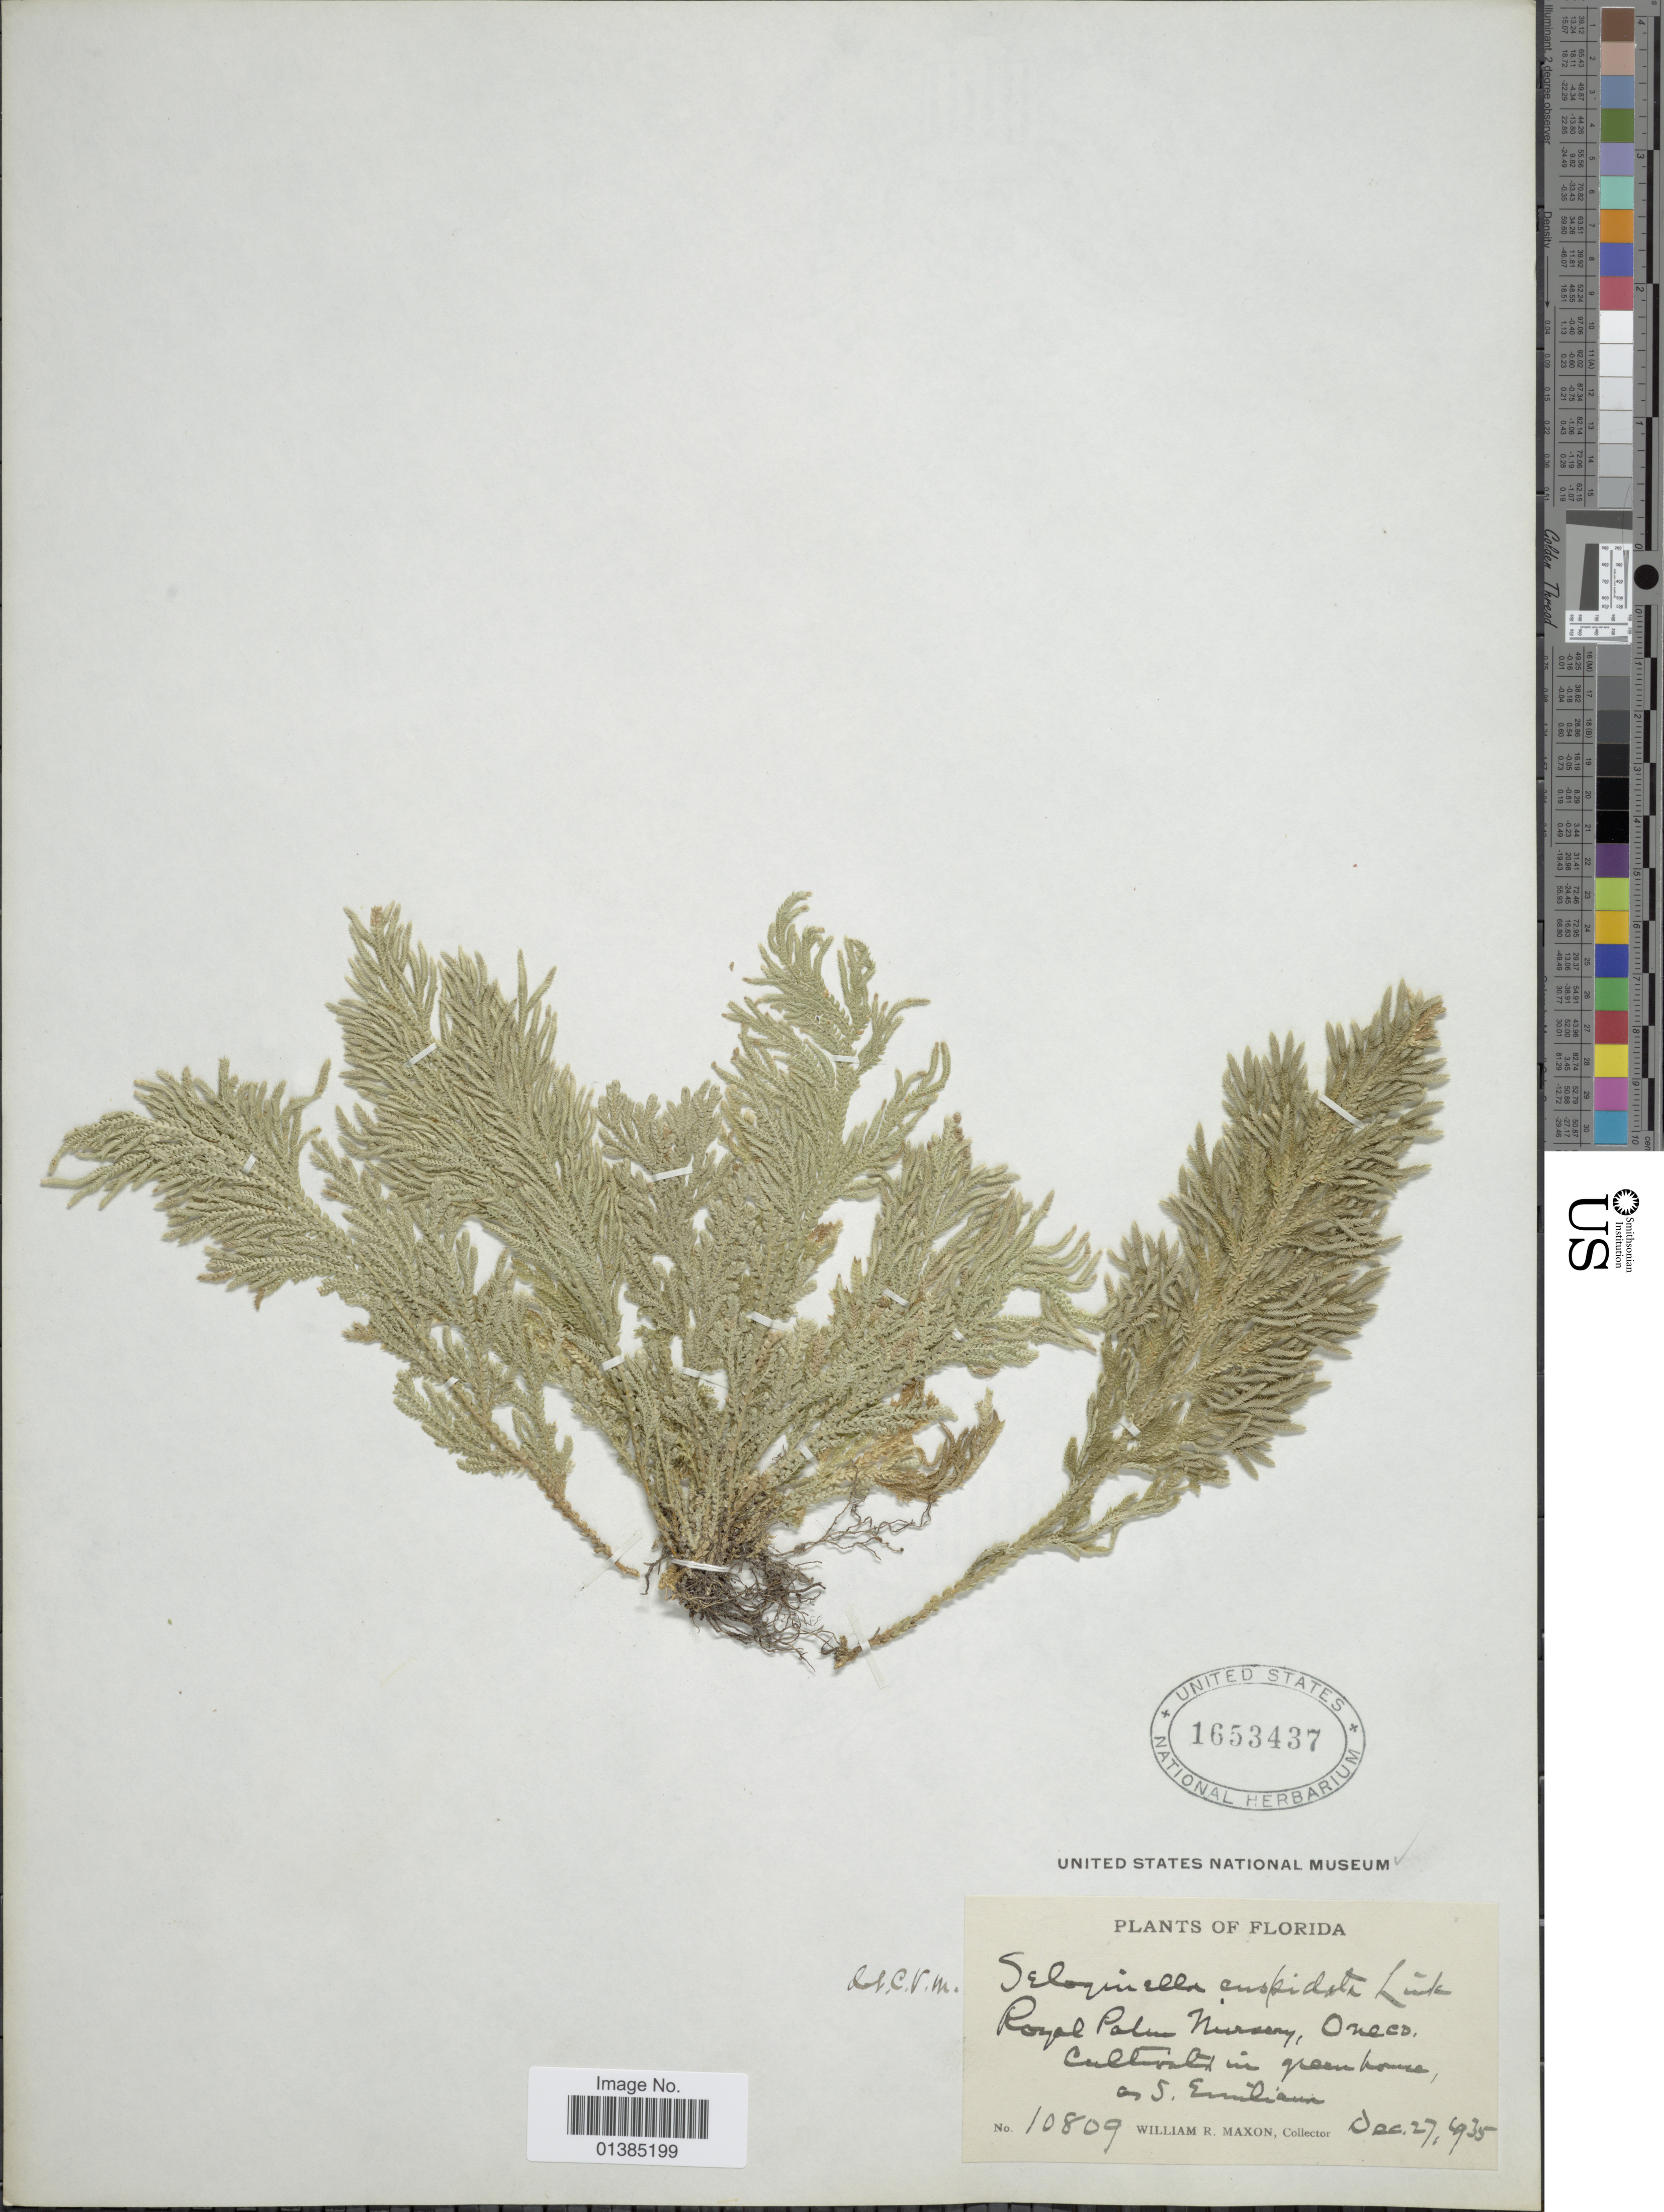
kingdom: Plantae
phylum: Tracheophyta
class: Lycopodiopsida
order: Selaginellales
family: Selaginellaceae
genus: Selaginella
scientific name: Selaginella pallescens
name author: (C. Presl) Spring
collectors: W. R. Maxon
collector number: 10809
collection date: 1935-12-27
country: United States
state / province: Florida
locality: Royal Palm Nursery, Oneco. Cultivated in greenhouse, as S. Emiliam.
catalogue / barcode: US 1653437